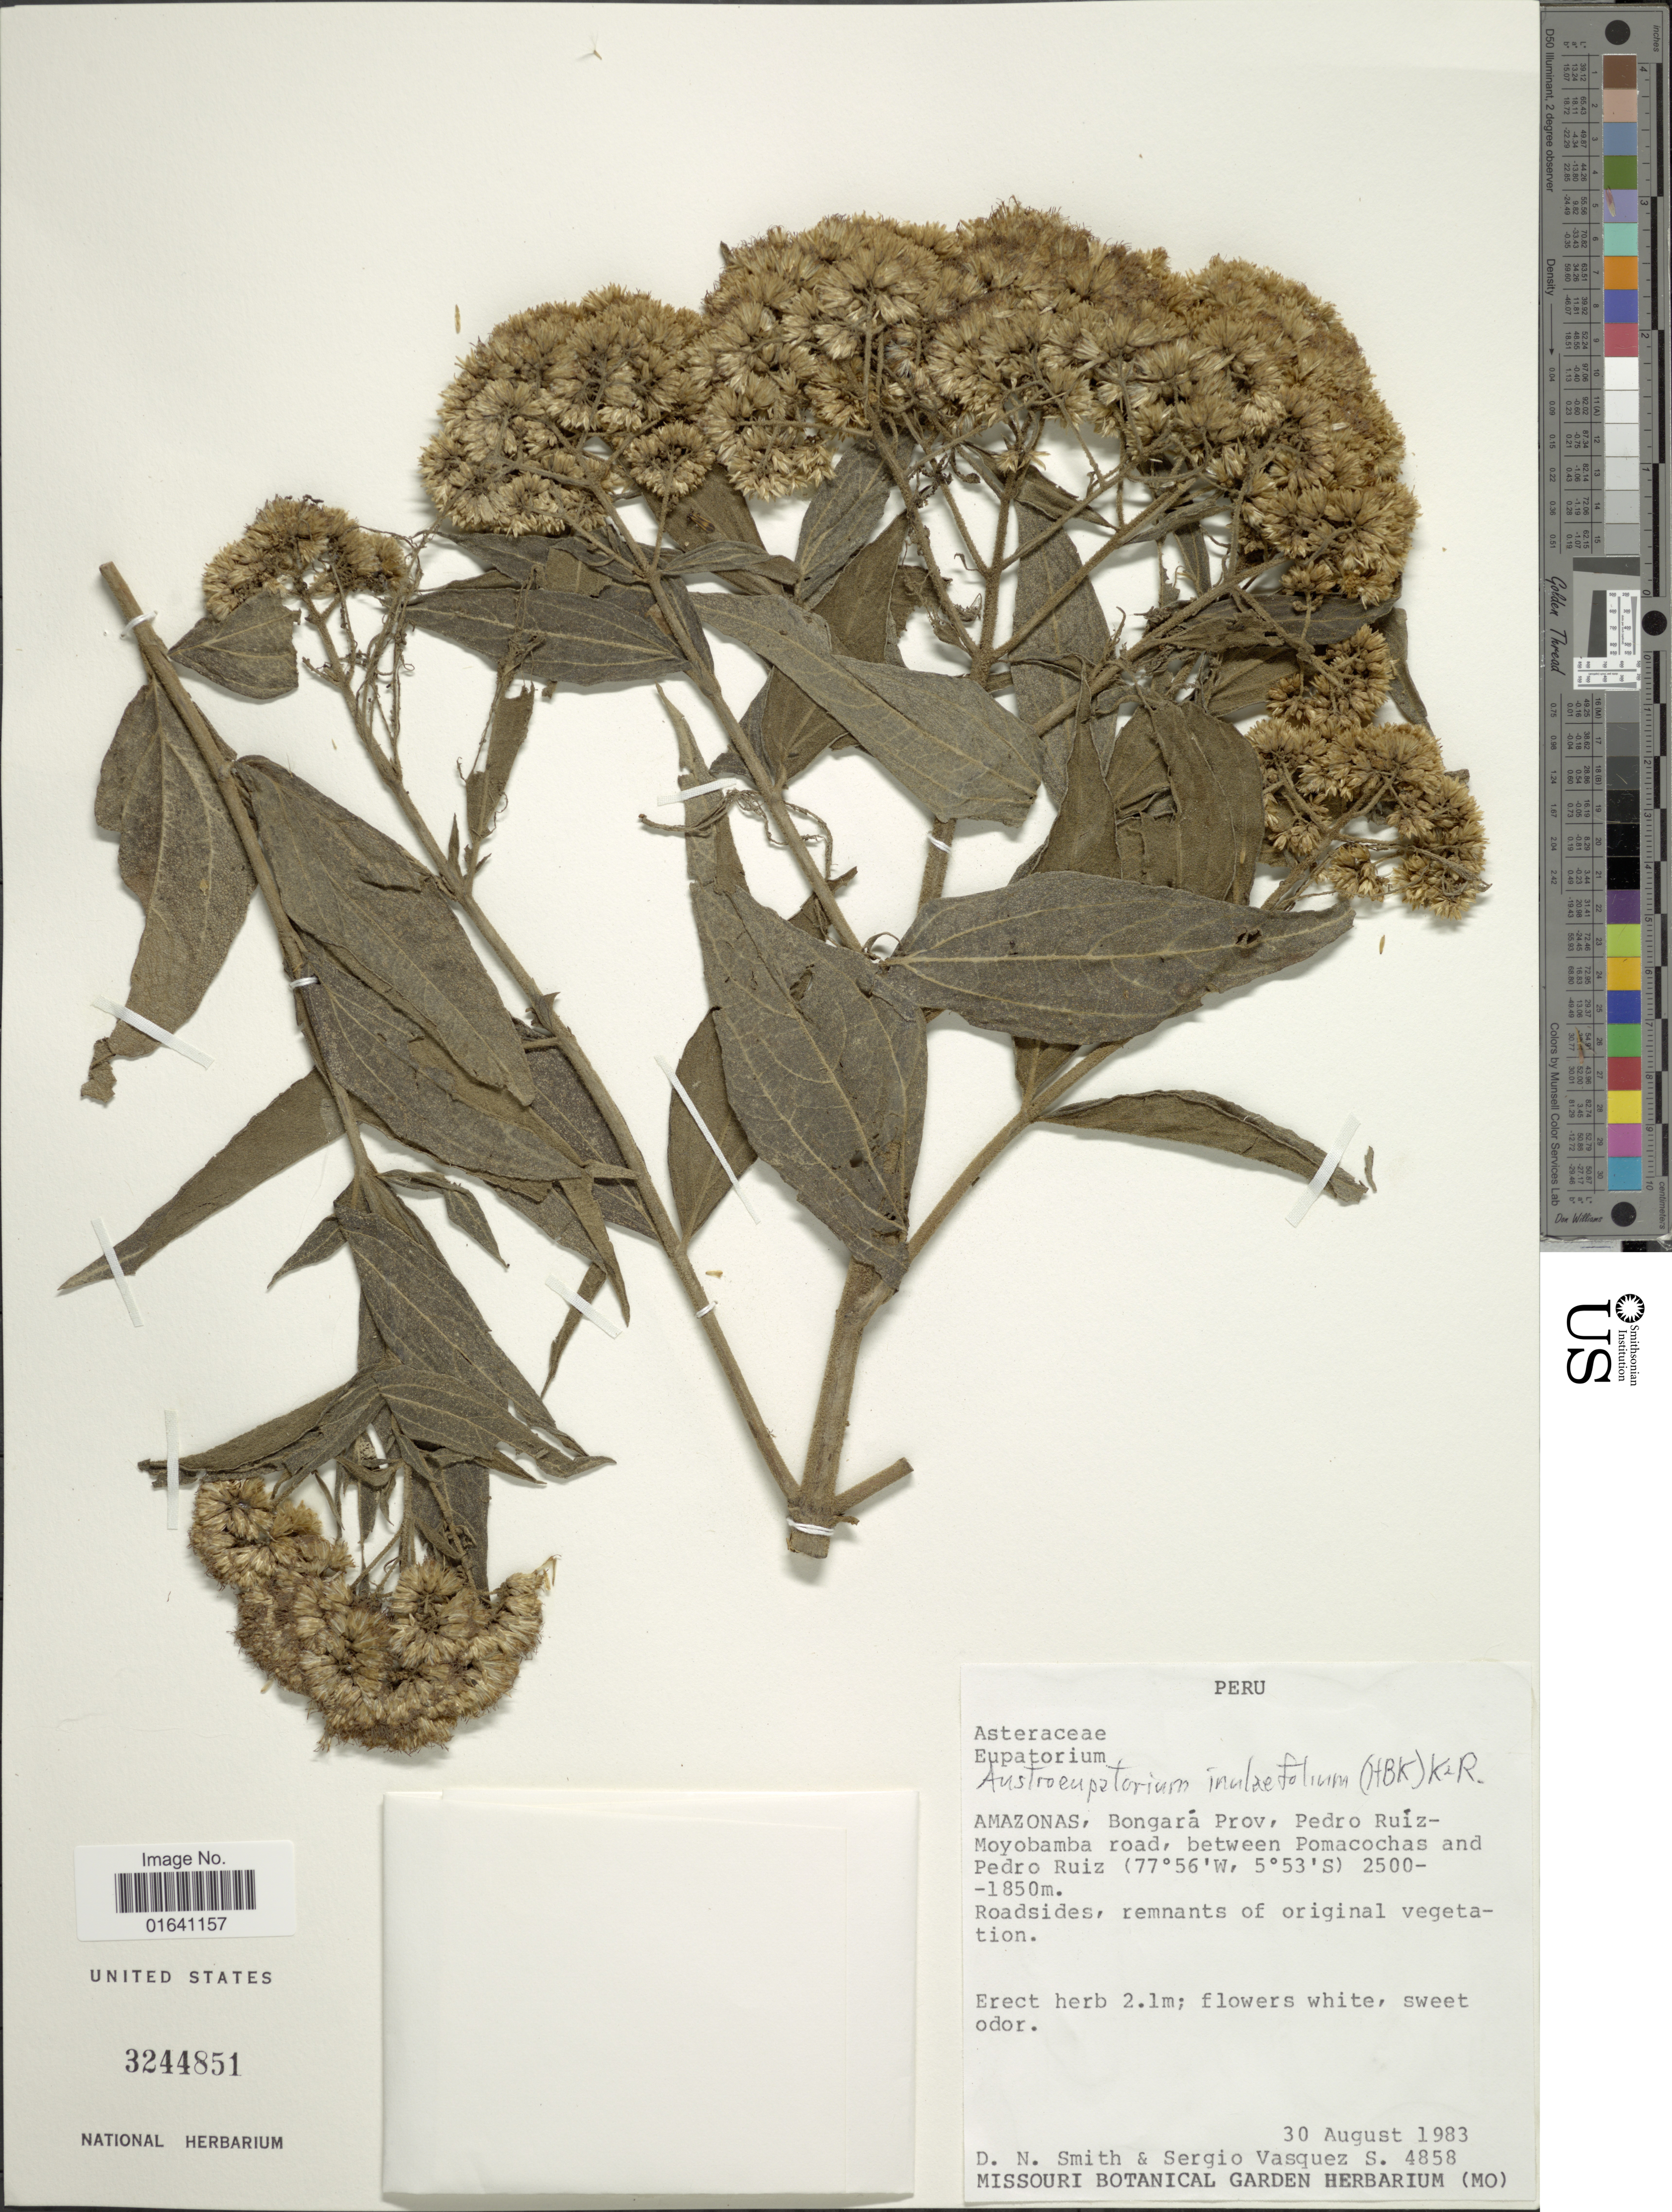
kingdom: Plantae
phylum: Tracheophyta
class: Magnoliopsida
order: Asterales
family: Asteraceae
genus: Austroeupatorium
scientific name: Austroeupatorium inulaefolium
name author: (Kunth) R.M. King & H. Rob.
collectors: D. Smith & S. Vasquez S.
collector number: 4858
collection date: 1983-08-30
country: Peru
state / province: Amazonas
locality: Bongará prov, Pedro Ruiz-Moyobamba road, between Pomacochas and Pedro Ruiz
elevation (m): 1850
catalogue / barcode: US 3244851